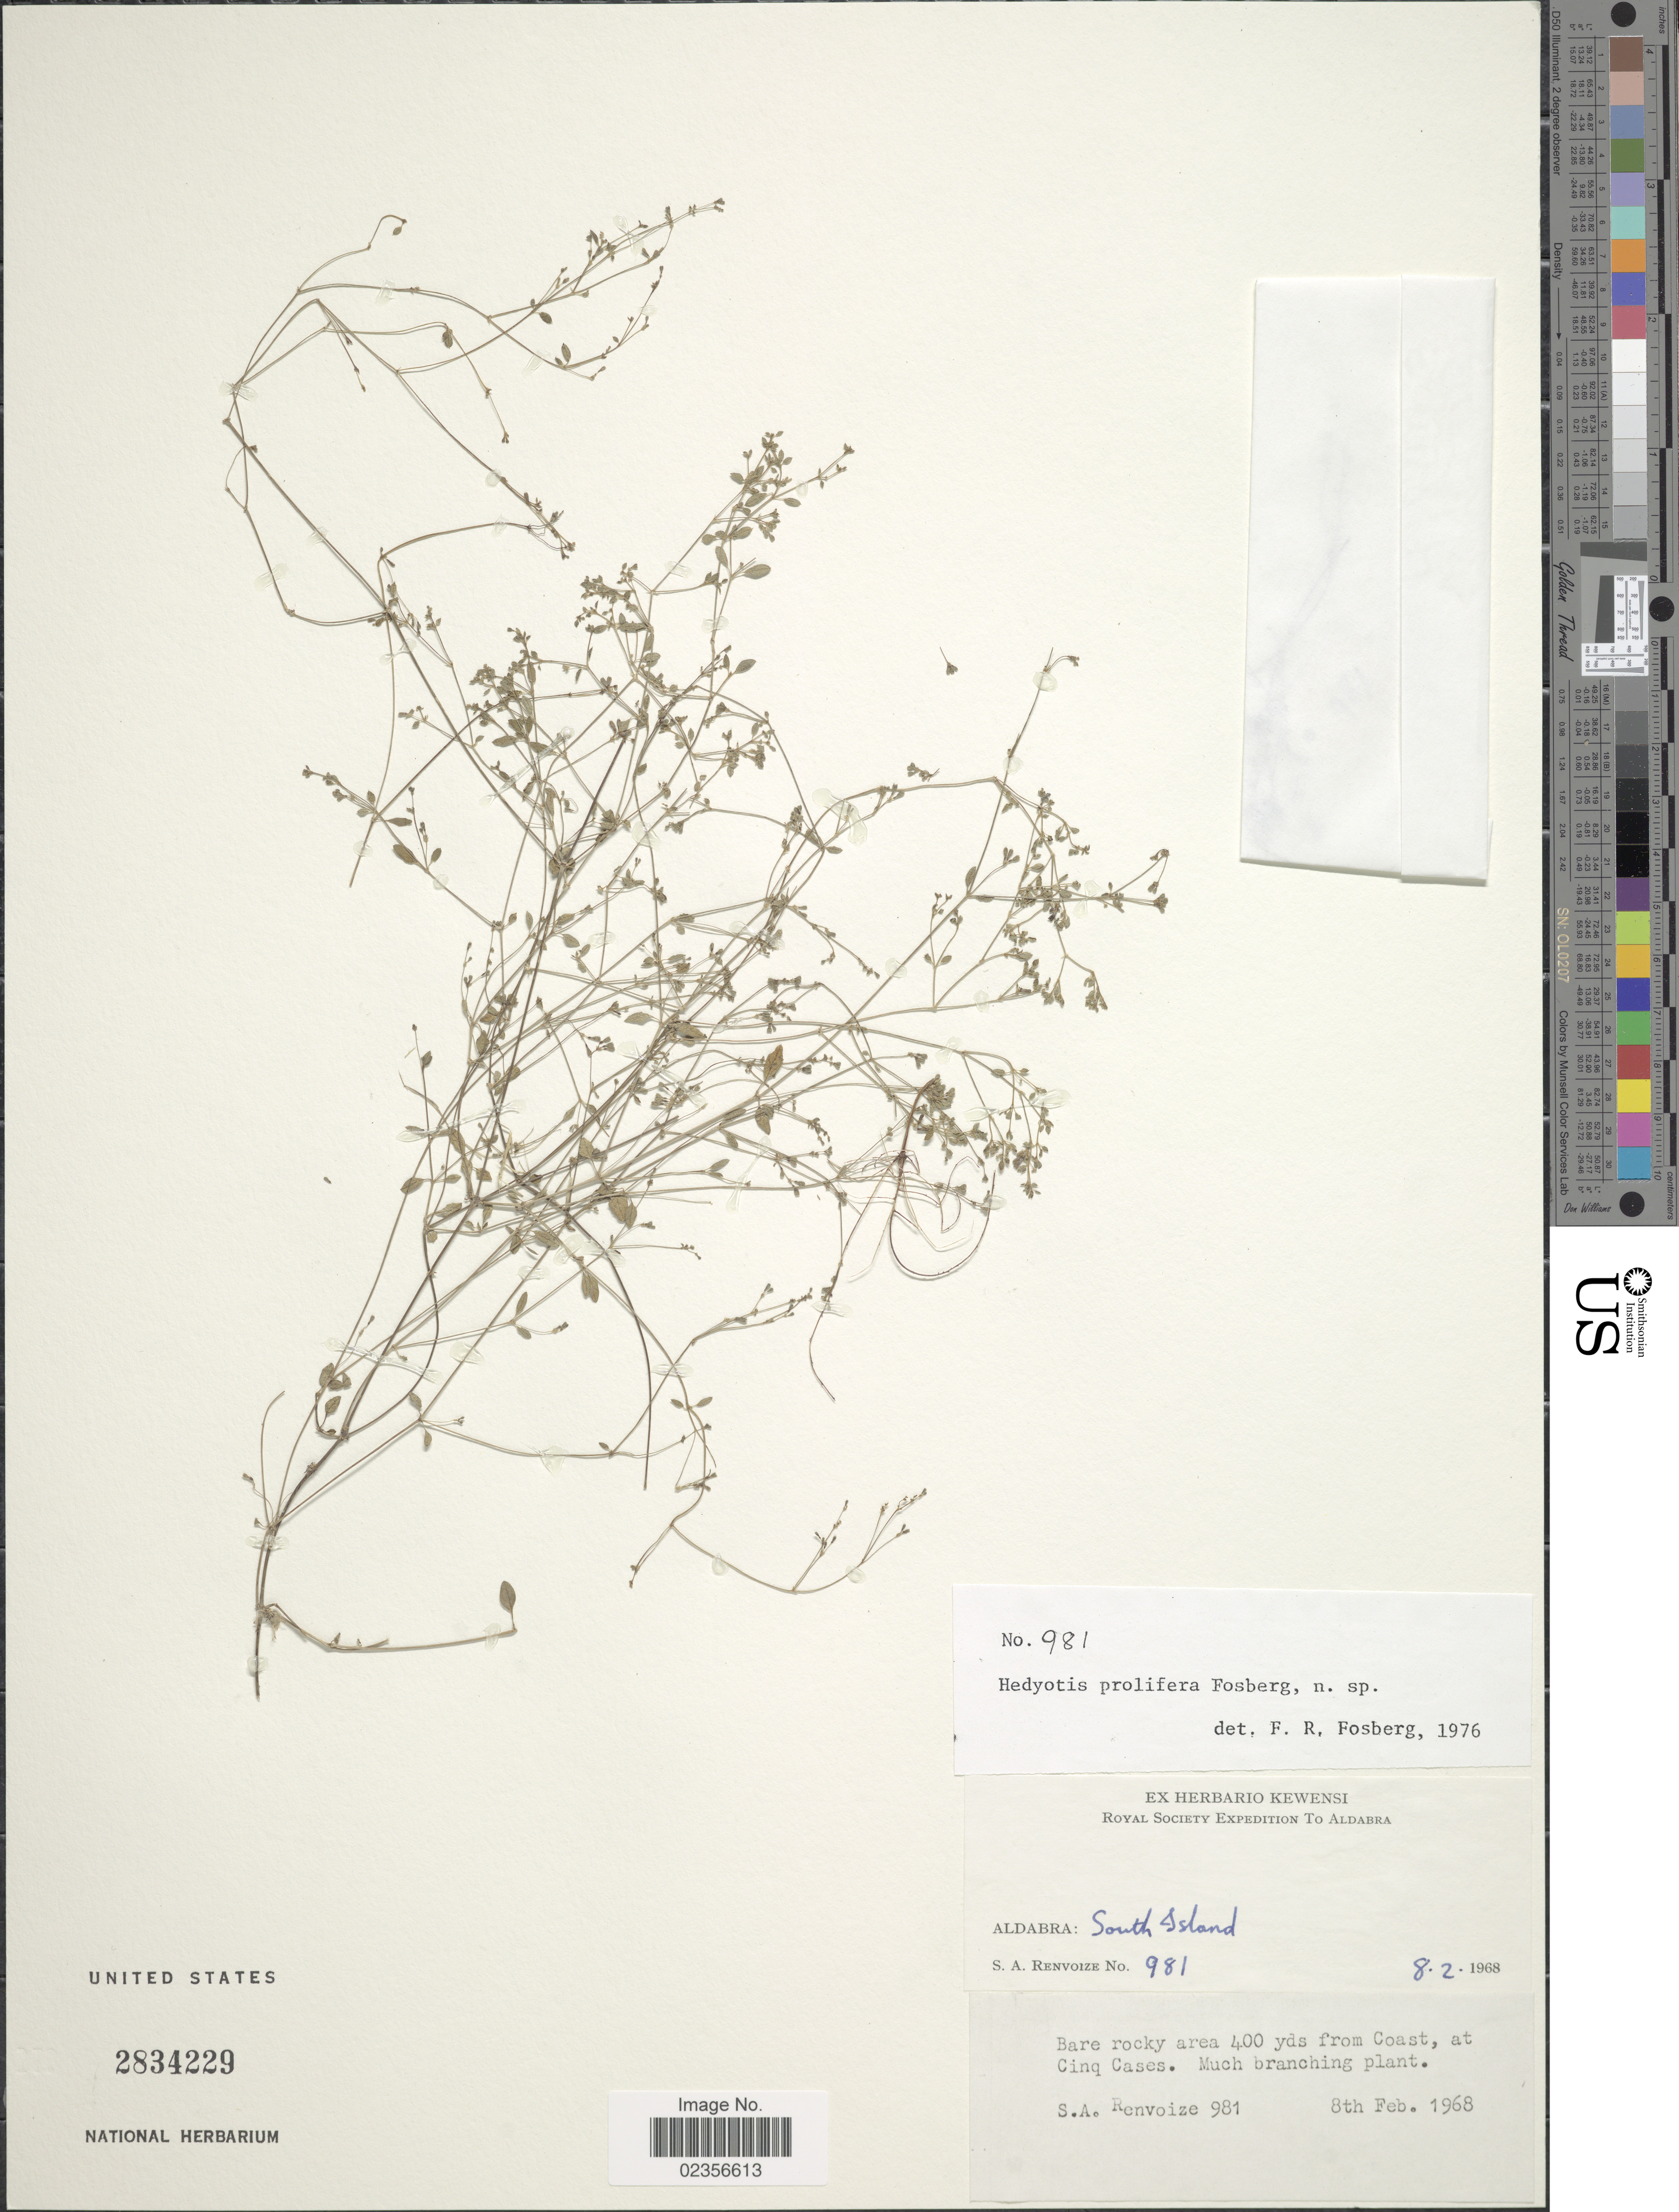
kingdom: Plantae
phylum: Tracheophyta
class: Magnoliopsida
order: Gentianales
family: Rubiaceae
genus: Hedyotis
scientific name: Hedyotis prolifera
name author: Fosberg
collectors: S. A. Renvoize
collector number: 981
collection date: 1968-02-08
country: Seychelles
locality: Aldabra: South Island. 400 yds from Coast, at Cinq Cases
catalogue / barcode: US 2834229